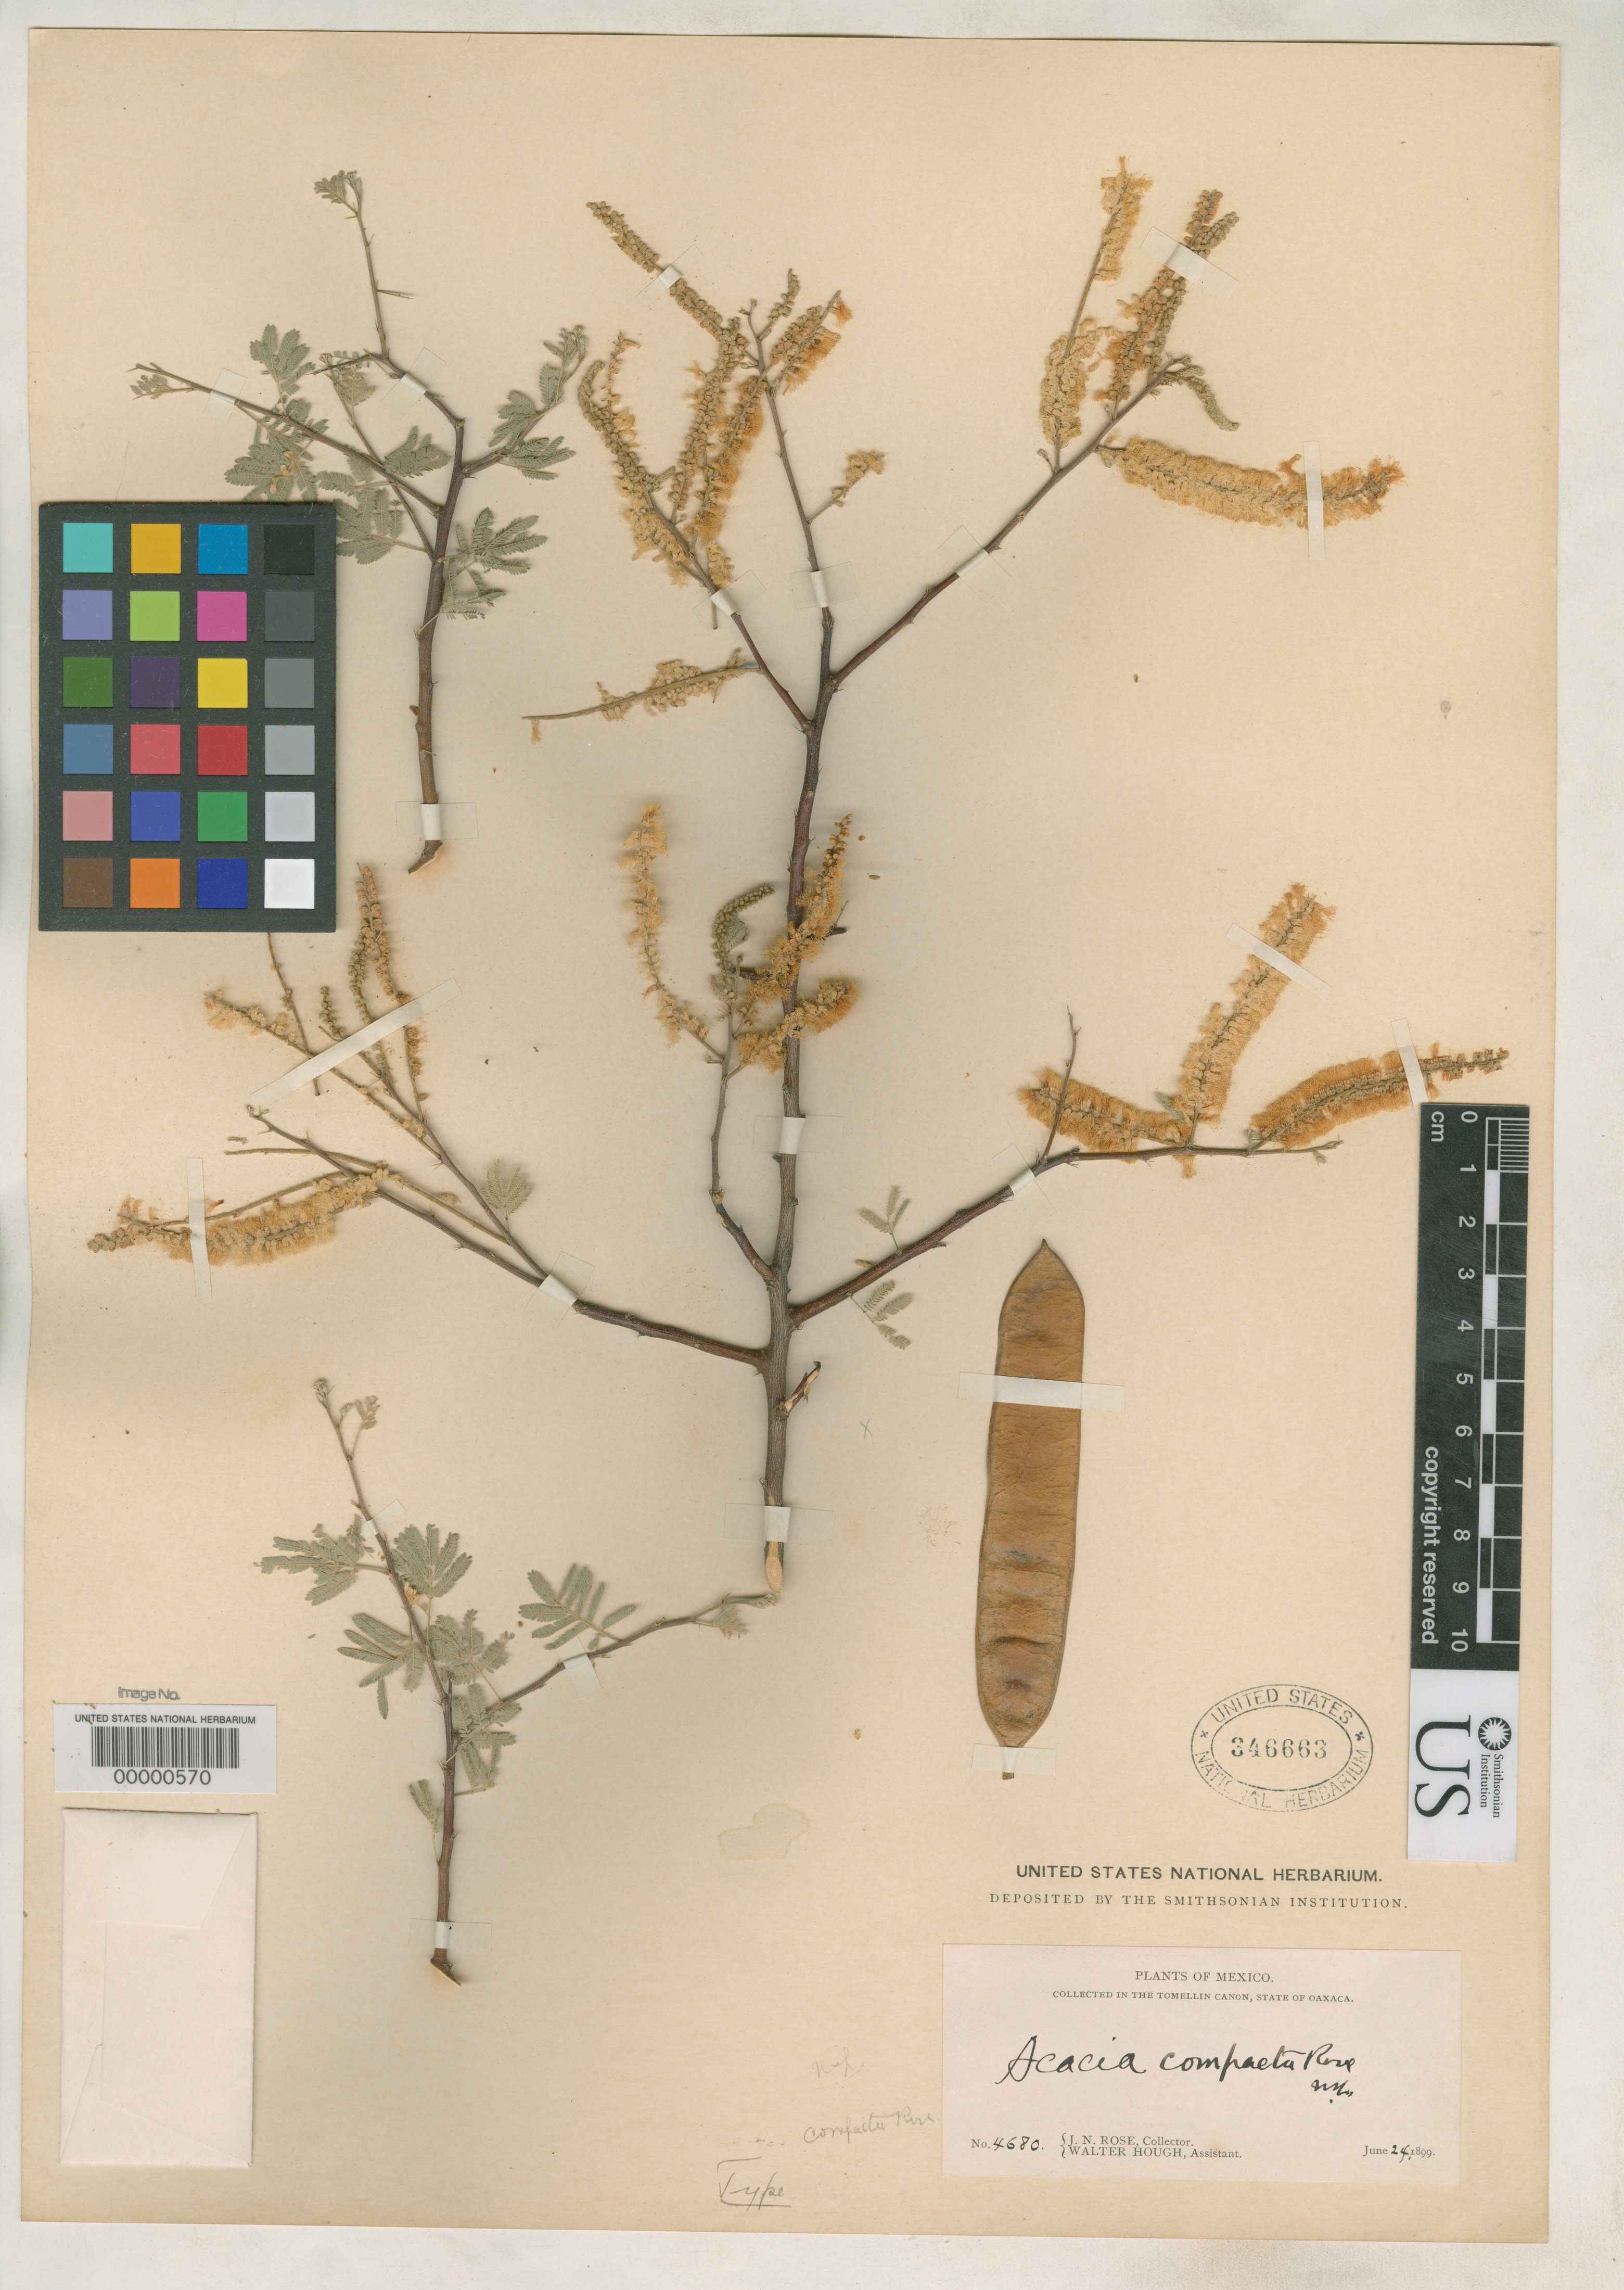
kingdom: Plantae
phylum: Tracheophyta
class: Magnoliopsida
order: Fabales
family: Fabaceae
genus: Acacia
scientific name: Acacia compacta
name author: Rose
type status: Holotype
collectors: J. N. Rose & W. Hough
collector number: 4680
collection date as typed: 24 Jun 1899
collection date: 1899-06-24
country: Mexico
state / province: Oaxaca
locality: Tomellin Canyon.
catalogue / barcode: US 346663